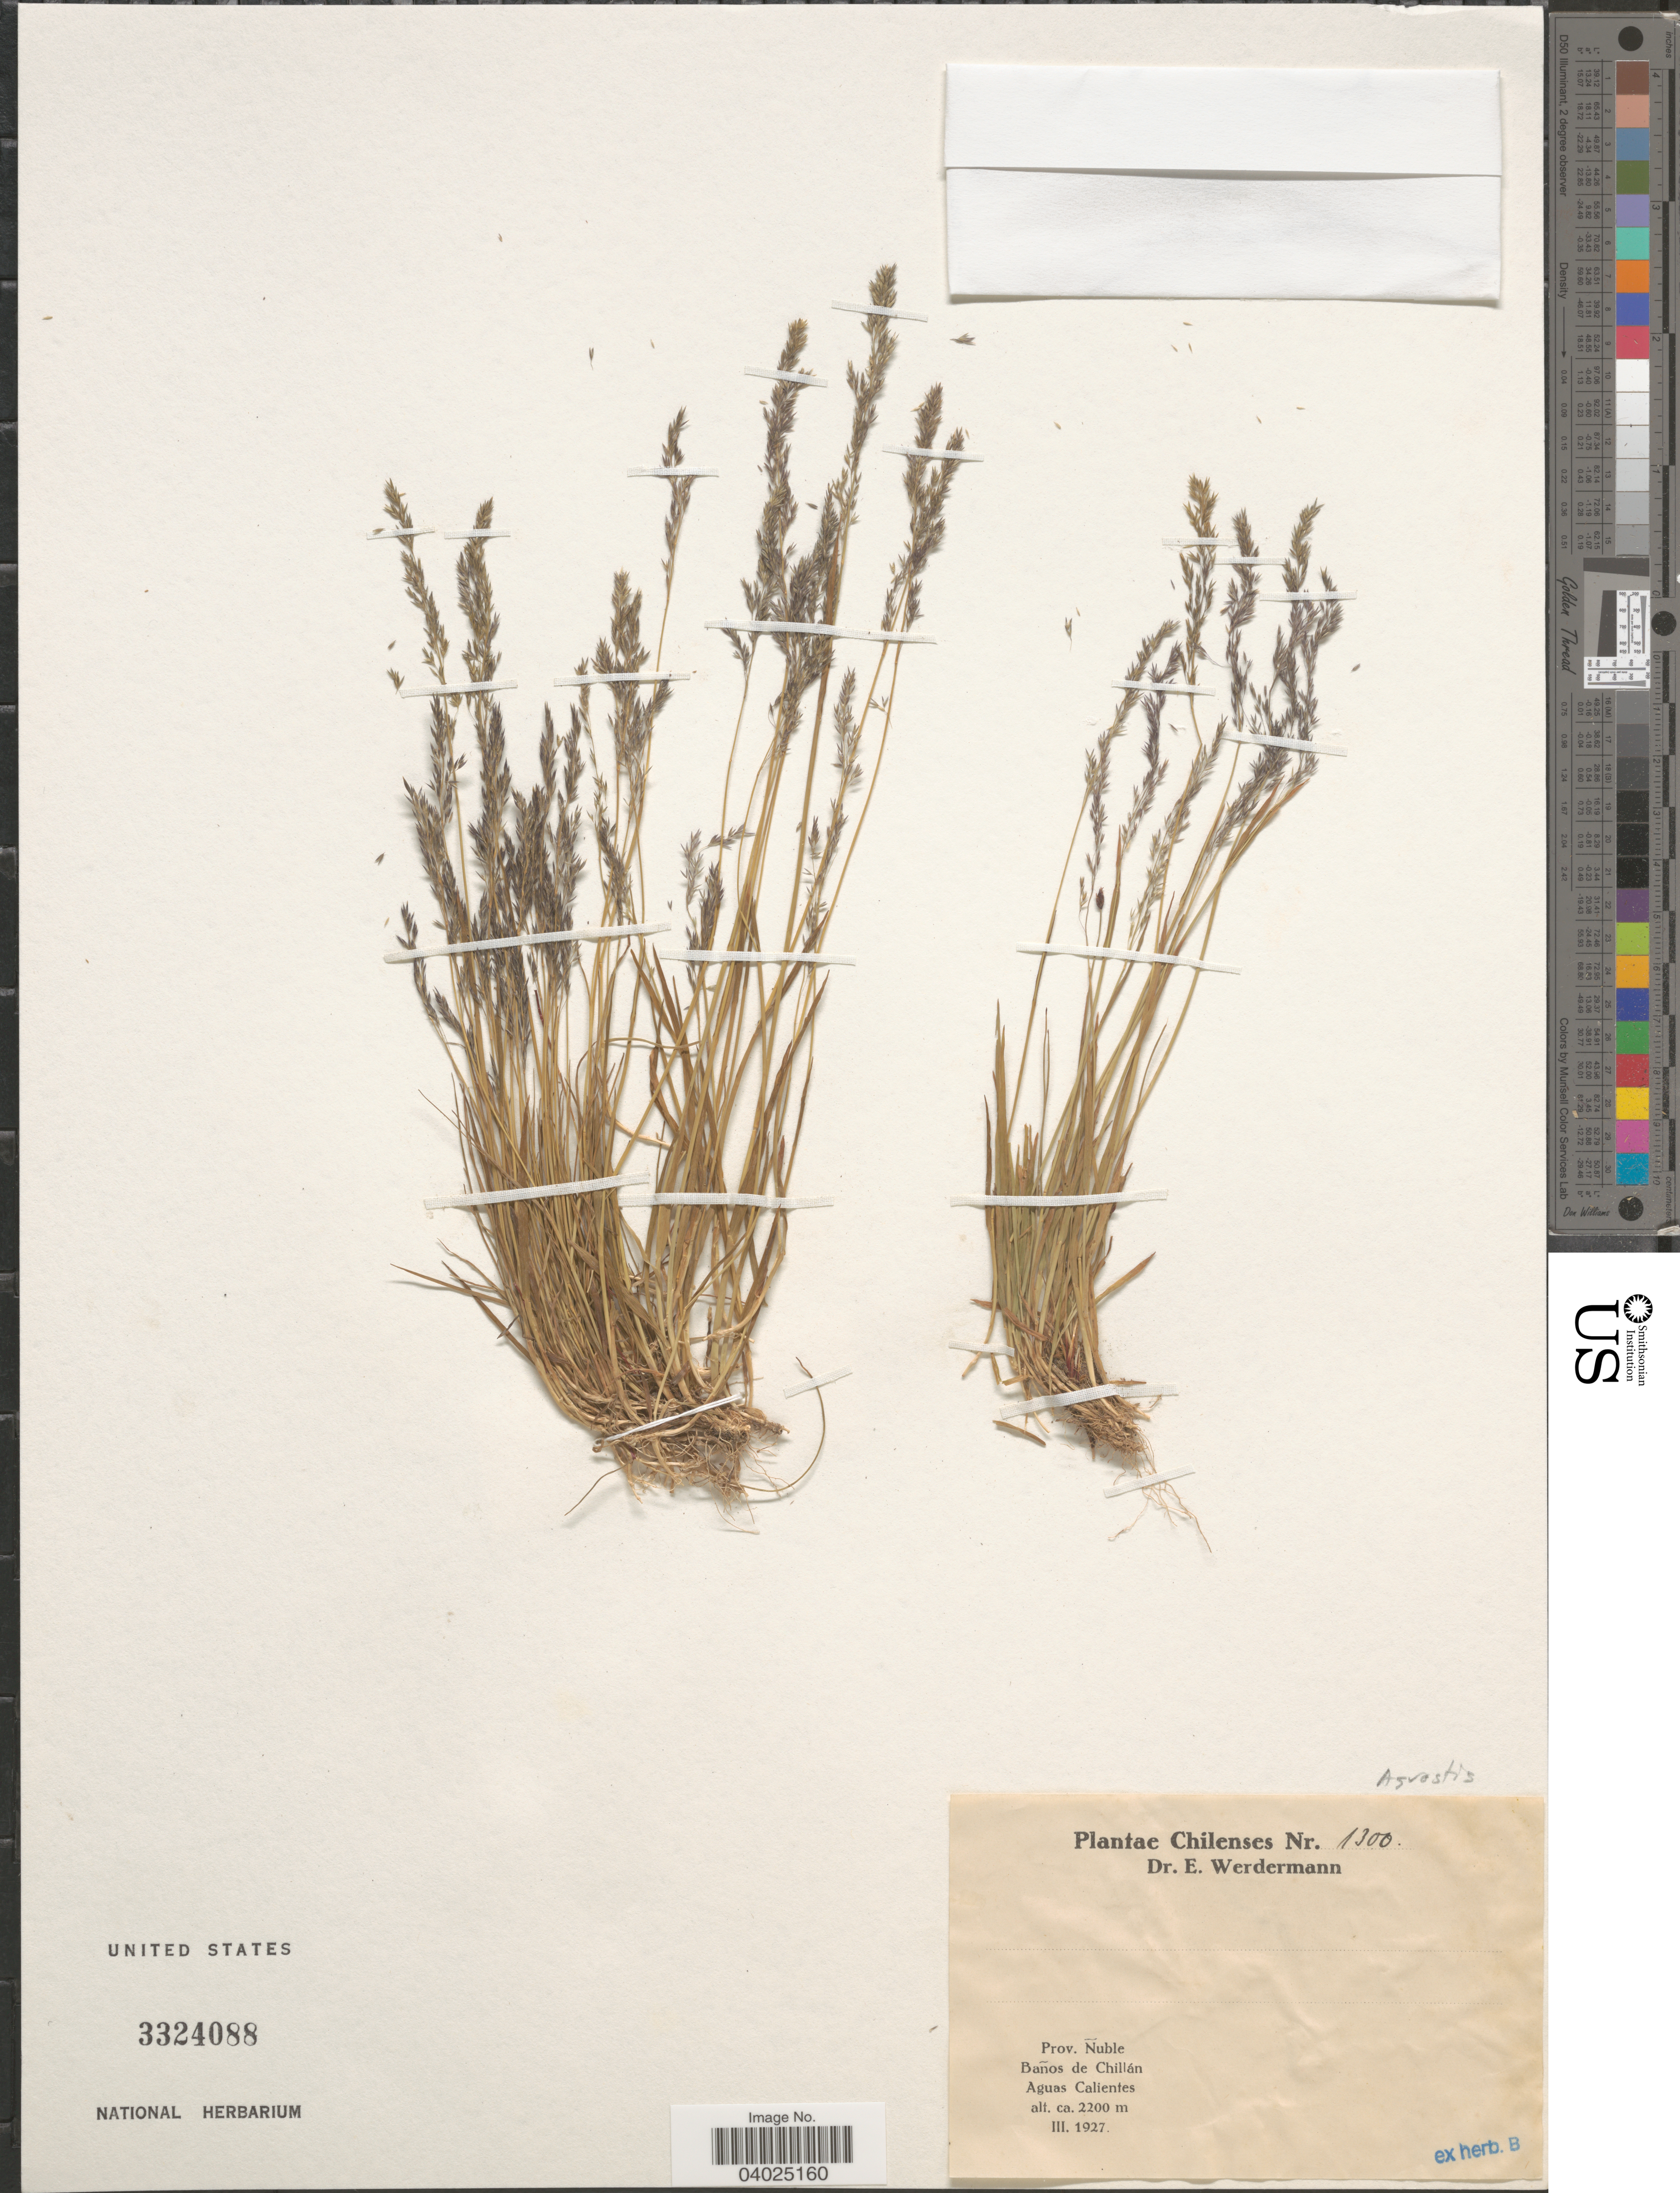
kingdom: Plantae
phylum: Tracheophyta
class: Liliopsida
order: Poales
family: Poaceae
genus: Agrostis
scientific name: Agrostis sp.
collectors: E. Werdermann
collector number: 1300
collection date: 1927-03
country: Chile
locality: Prov. Ñuble. Baños de Chillàn. Aguas Calientes.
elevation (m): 2200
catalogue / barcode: US 3324088